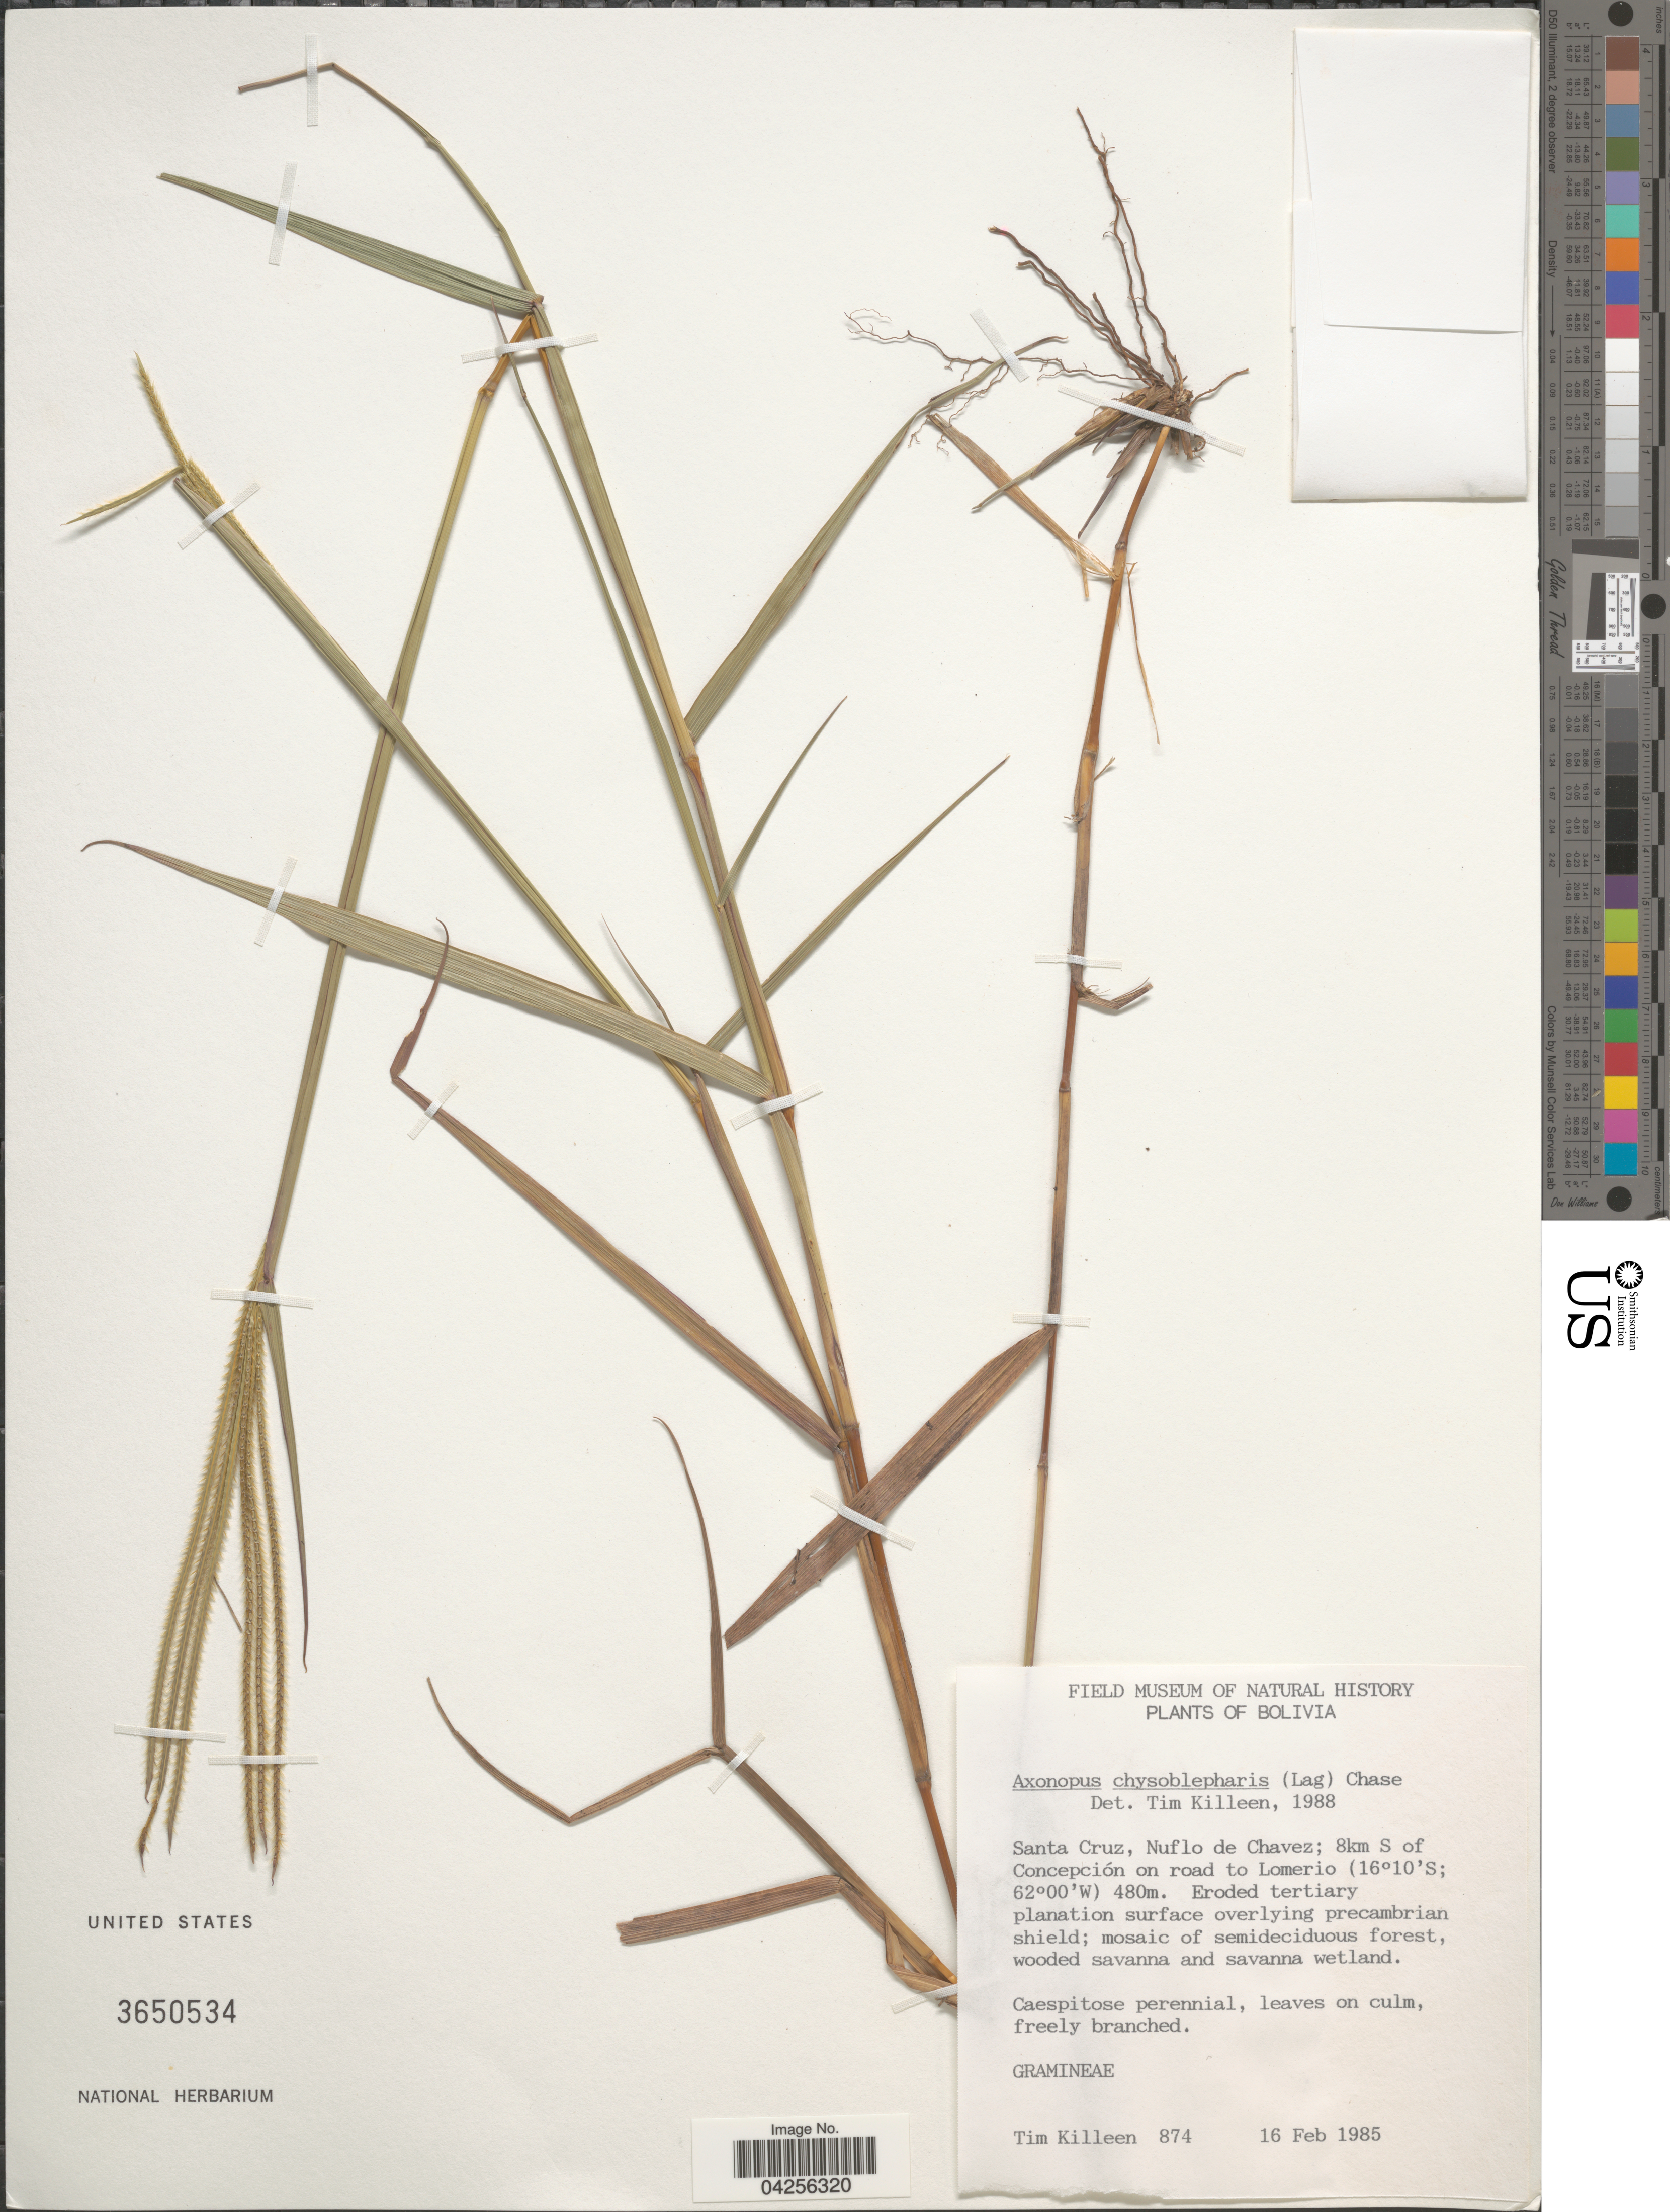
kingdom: Plantae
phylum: Tracheophyta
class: Liliopsida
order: Poales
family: Poaceae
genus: Axonopus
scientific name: Axonopus chrysoblepharis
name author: (Lag.) Chase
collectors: T. J. Killeen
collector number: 874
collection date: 1985-02-16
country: Bolivia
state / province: Santa Cruz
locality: Nuflo de Chavez; 8km S of Concepción on road to Lomerio.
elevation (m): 480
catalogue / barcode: US 3650534